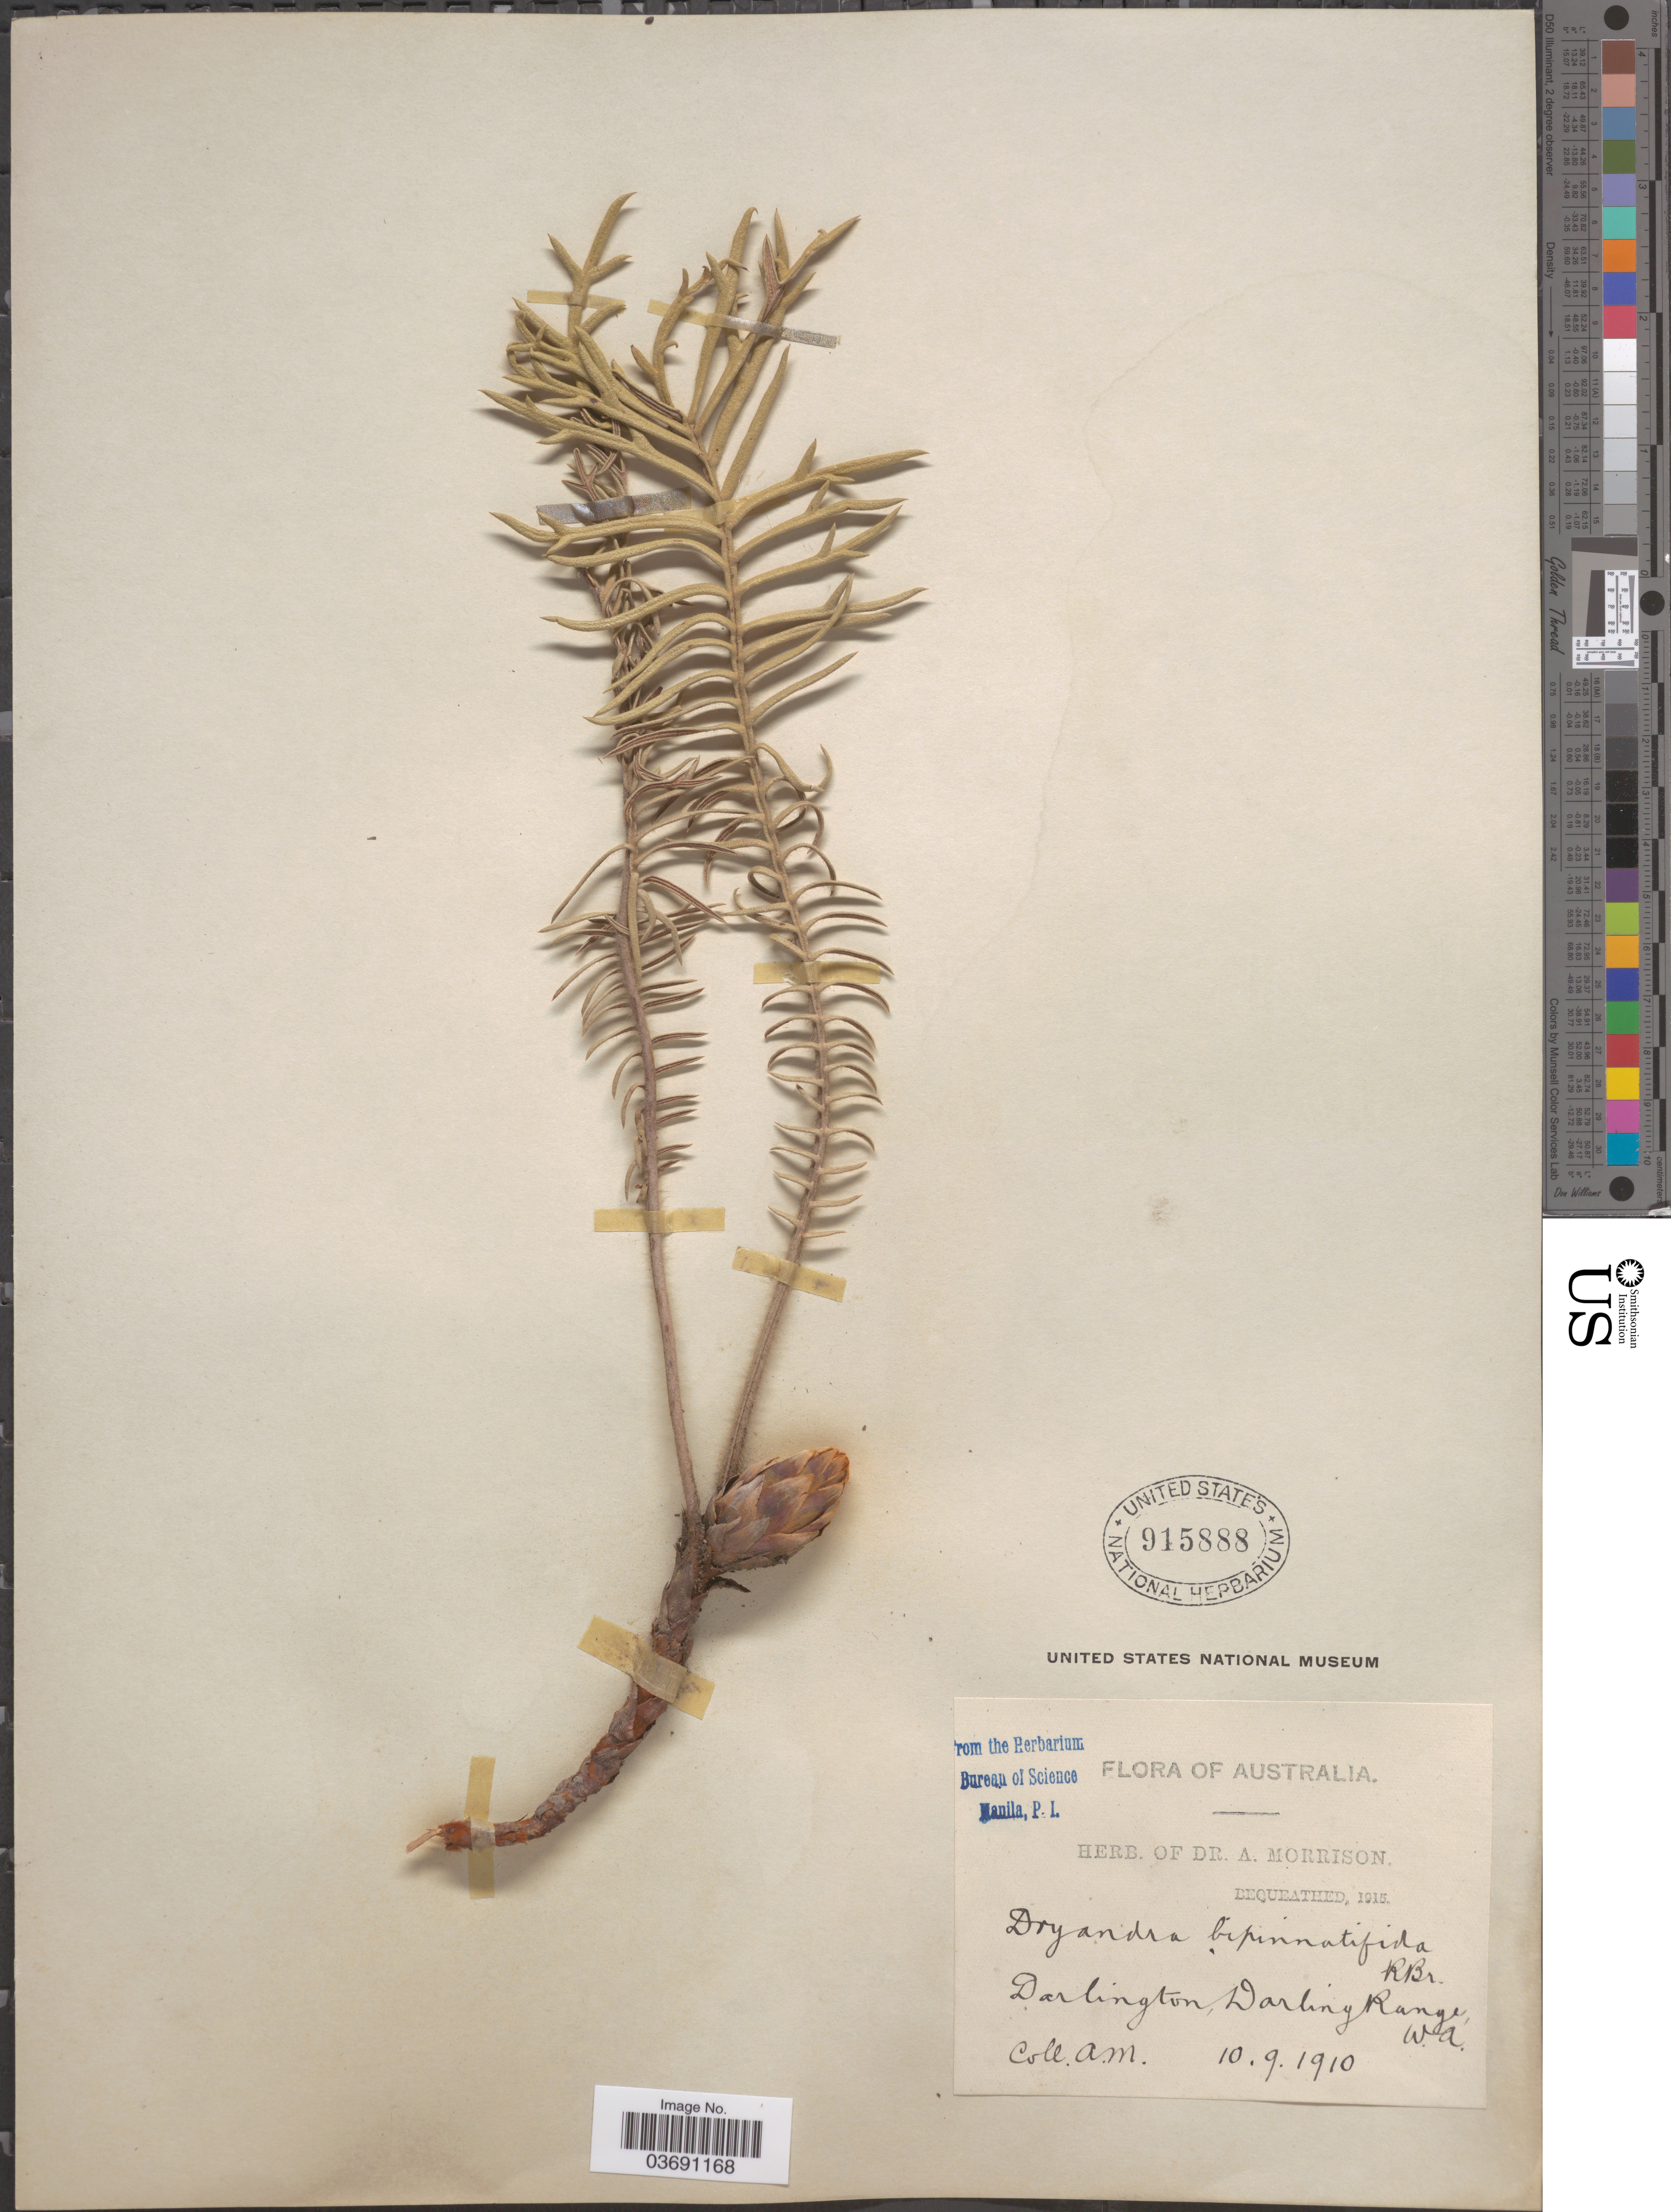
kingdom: Plantae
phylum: Tracheophyta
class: Magnoliopsida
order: Proteales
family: Proteaceae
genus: Dryandra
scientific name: Dryandra bipinnatifida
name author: R. Br.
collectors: A. Morrison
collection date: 1910-09-10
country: Australia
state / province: Western Australia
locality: Darlington, Darling Range.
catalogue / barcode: US 915888